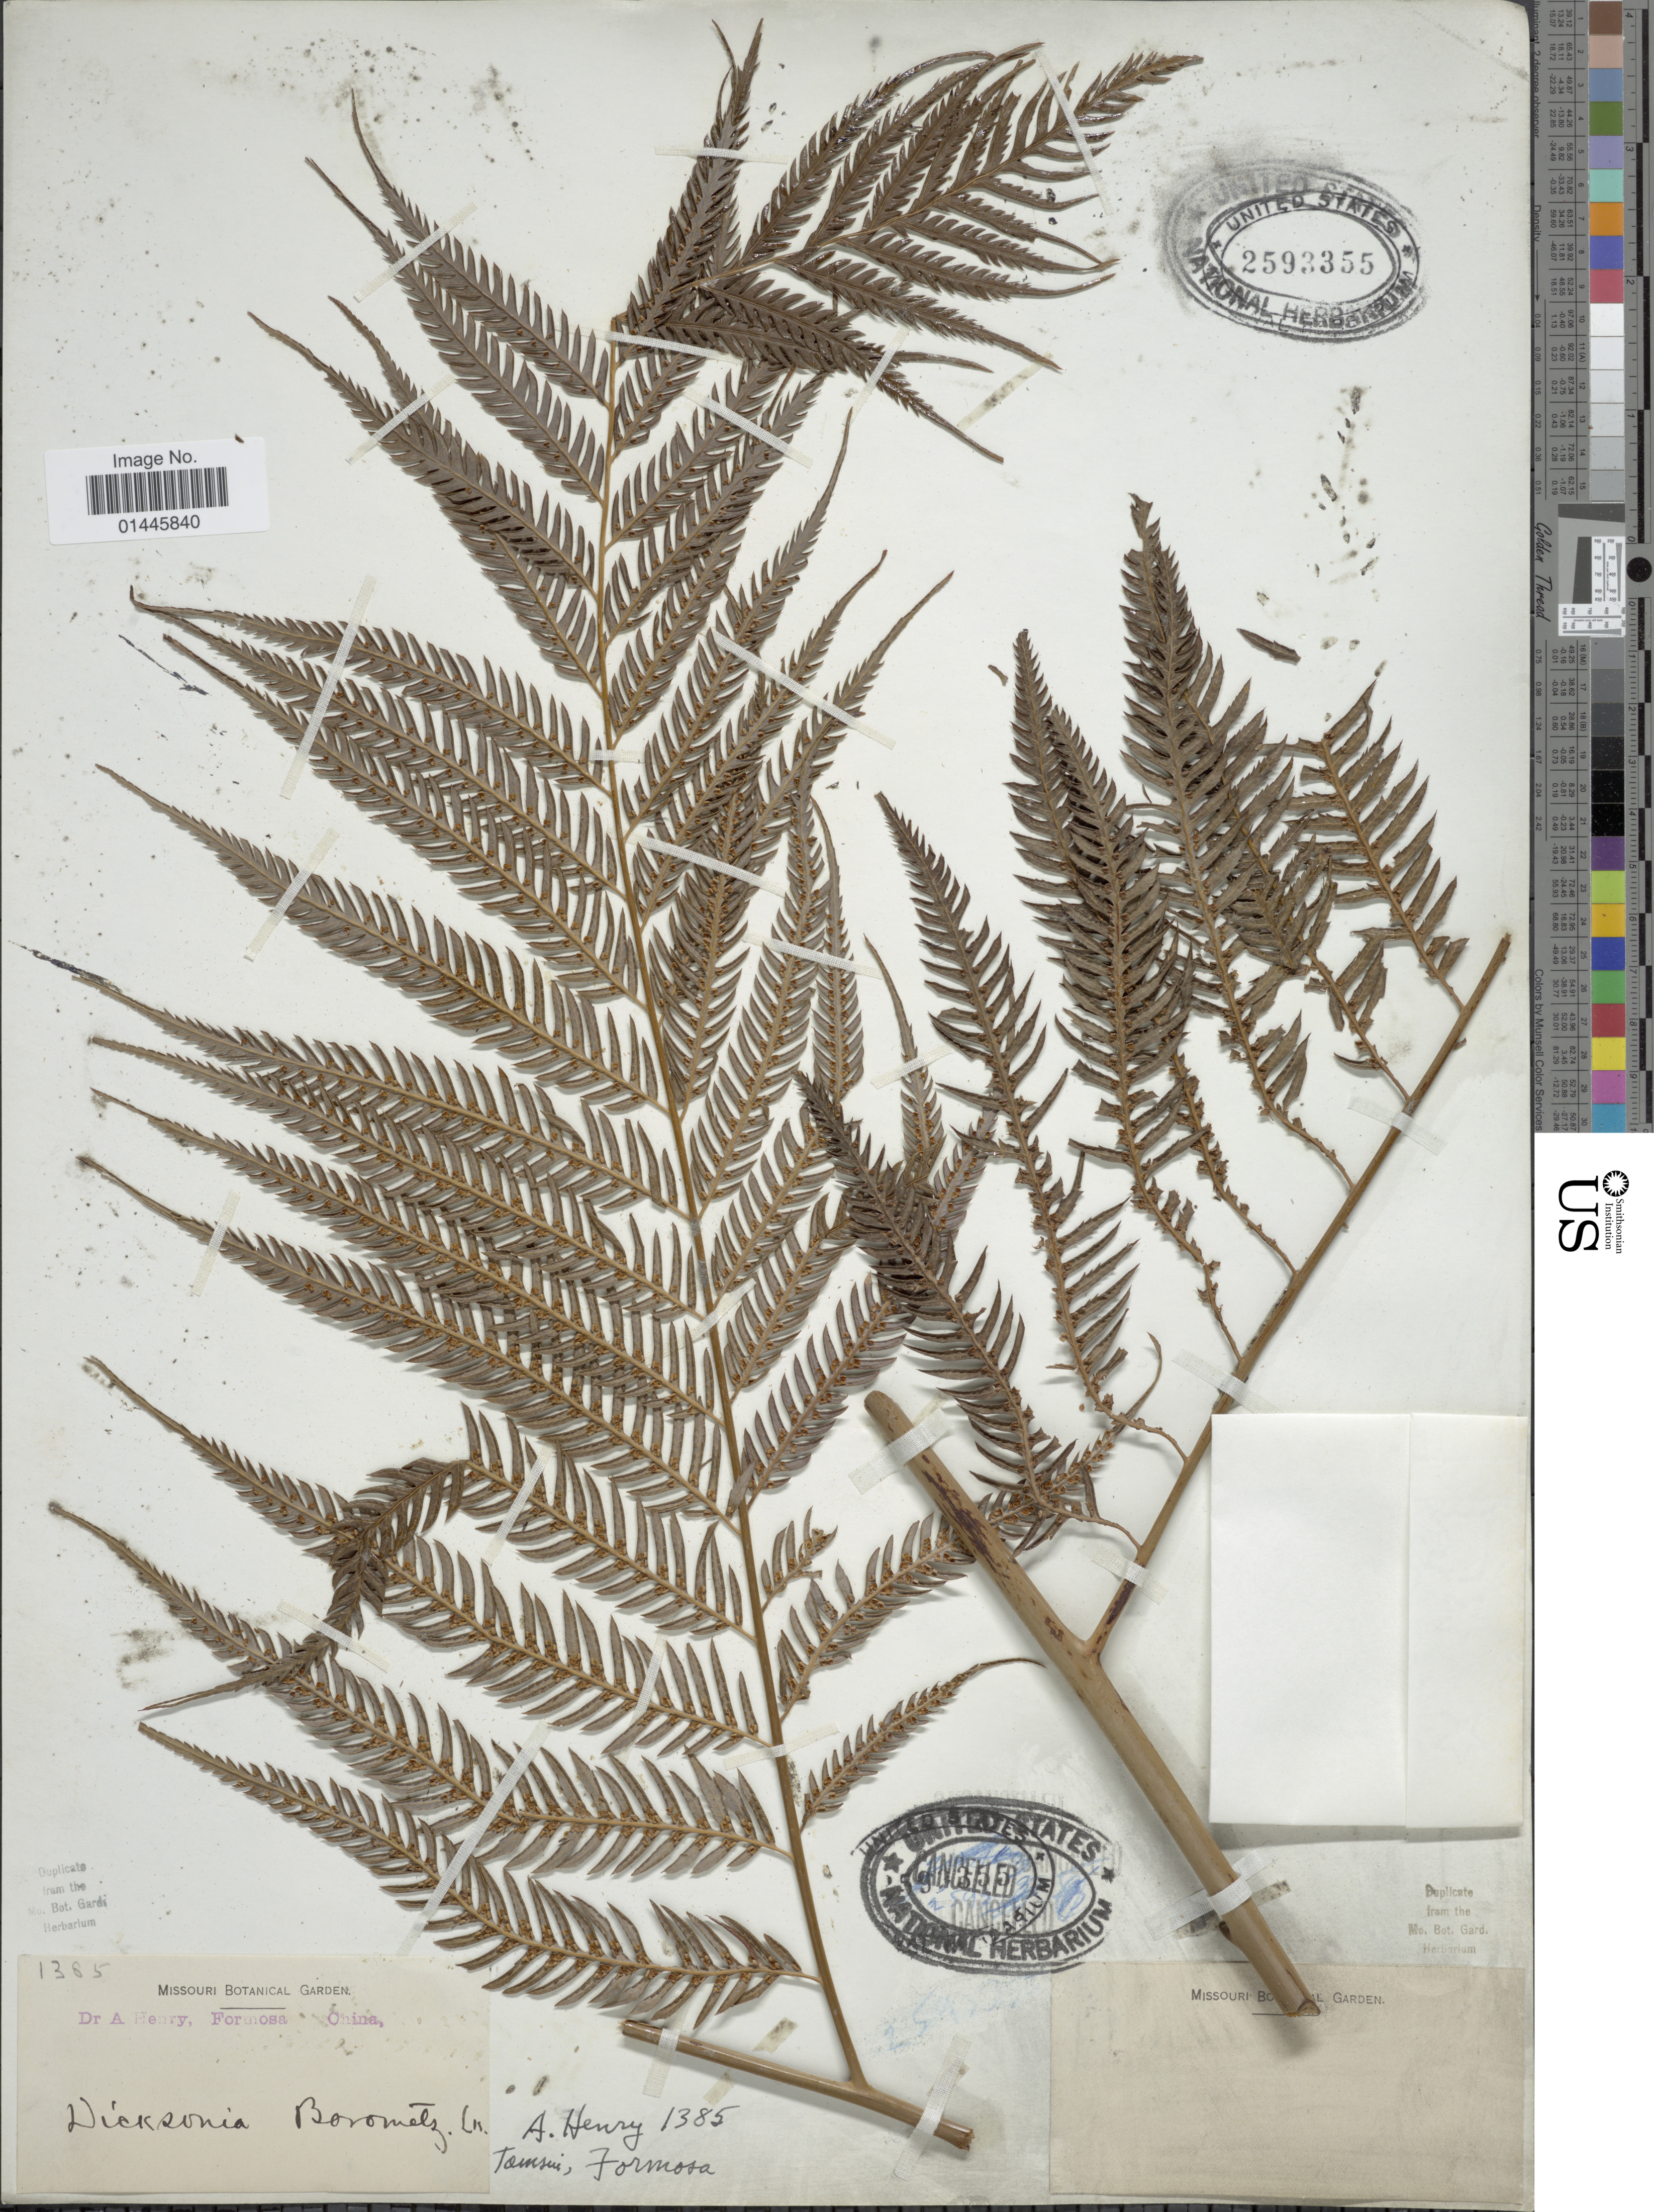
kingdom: Plantae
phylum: Tracheophyta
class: Polypodiopsida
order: Cyatheales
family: Cibotiaceae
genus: Cibotium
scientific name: Cibotium barometz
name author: (L.) J. Sm.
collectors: A. Henry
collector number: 1385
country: Taiwan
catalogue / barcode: US 2593355